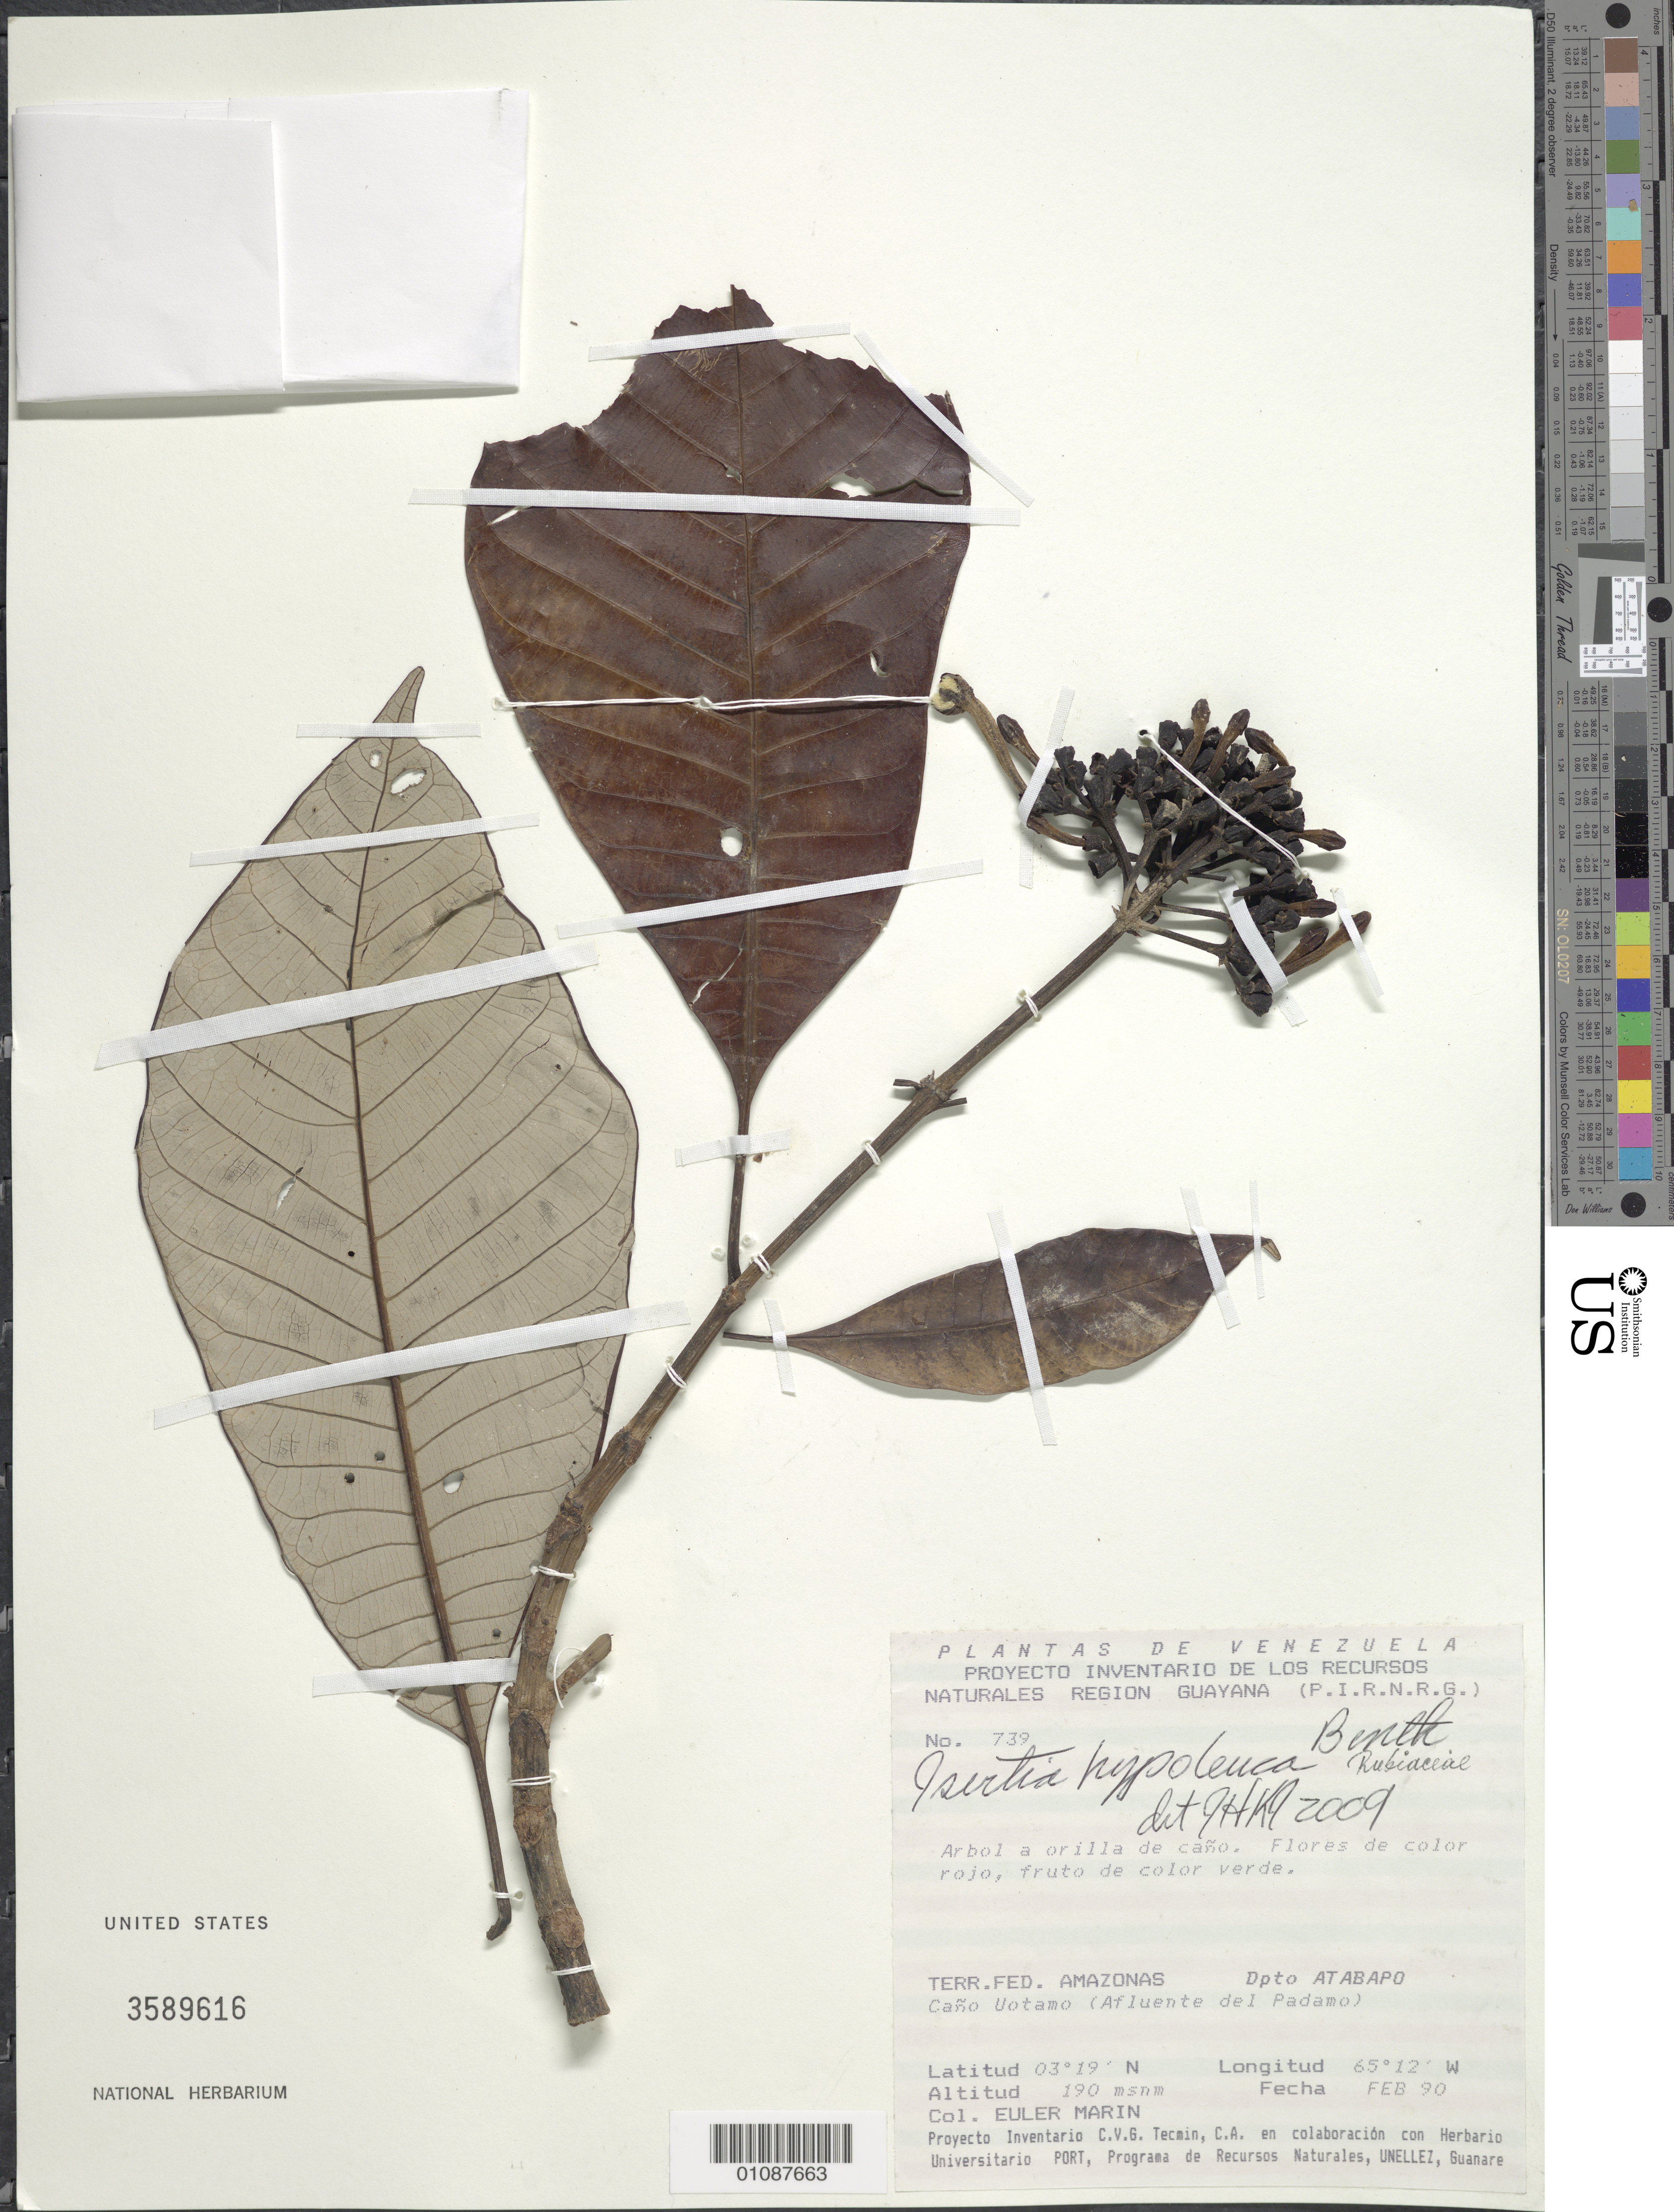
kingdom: Plantae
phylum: Tracheophyta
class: Magnoliopsida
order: Gentianales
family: Rubiaceae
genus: Isertia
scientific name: Isertia hypoleuca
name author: Benth.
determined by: Kirkbride, J. H.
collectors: E. Marin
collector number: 739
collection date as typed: Feb-90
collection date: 1990-02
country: Venezuela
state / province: Amazonas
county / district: Atabapo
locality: Caño Uotama (Afluente del Padamo)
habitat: Orilla de caño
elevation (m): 190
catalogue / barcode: US 3589616